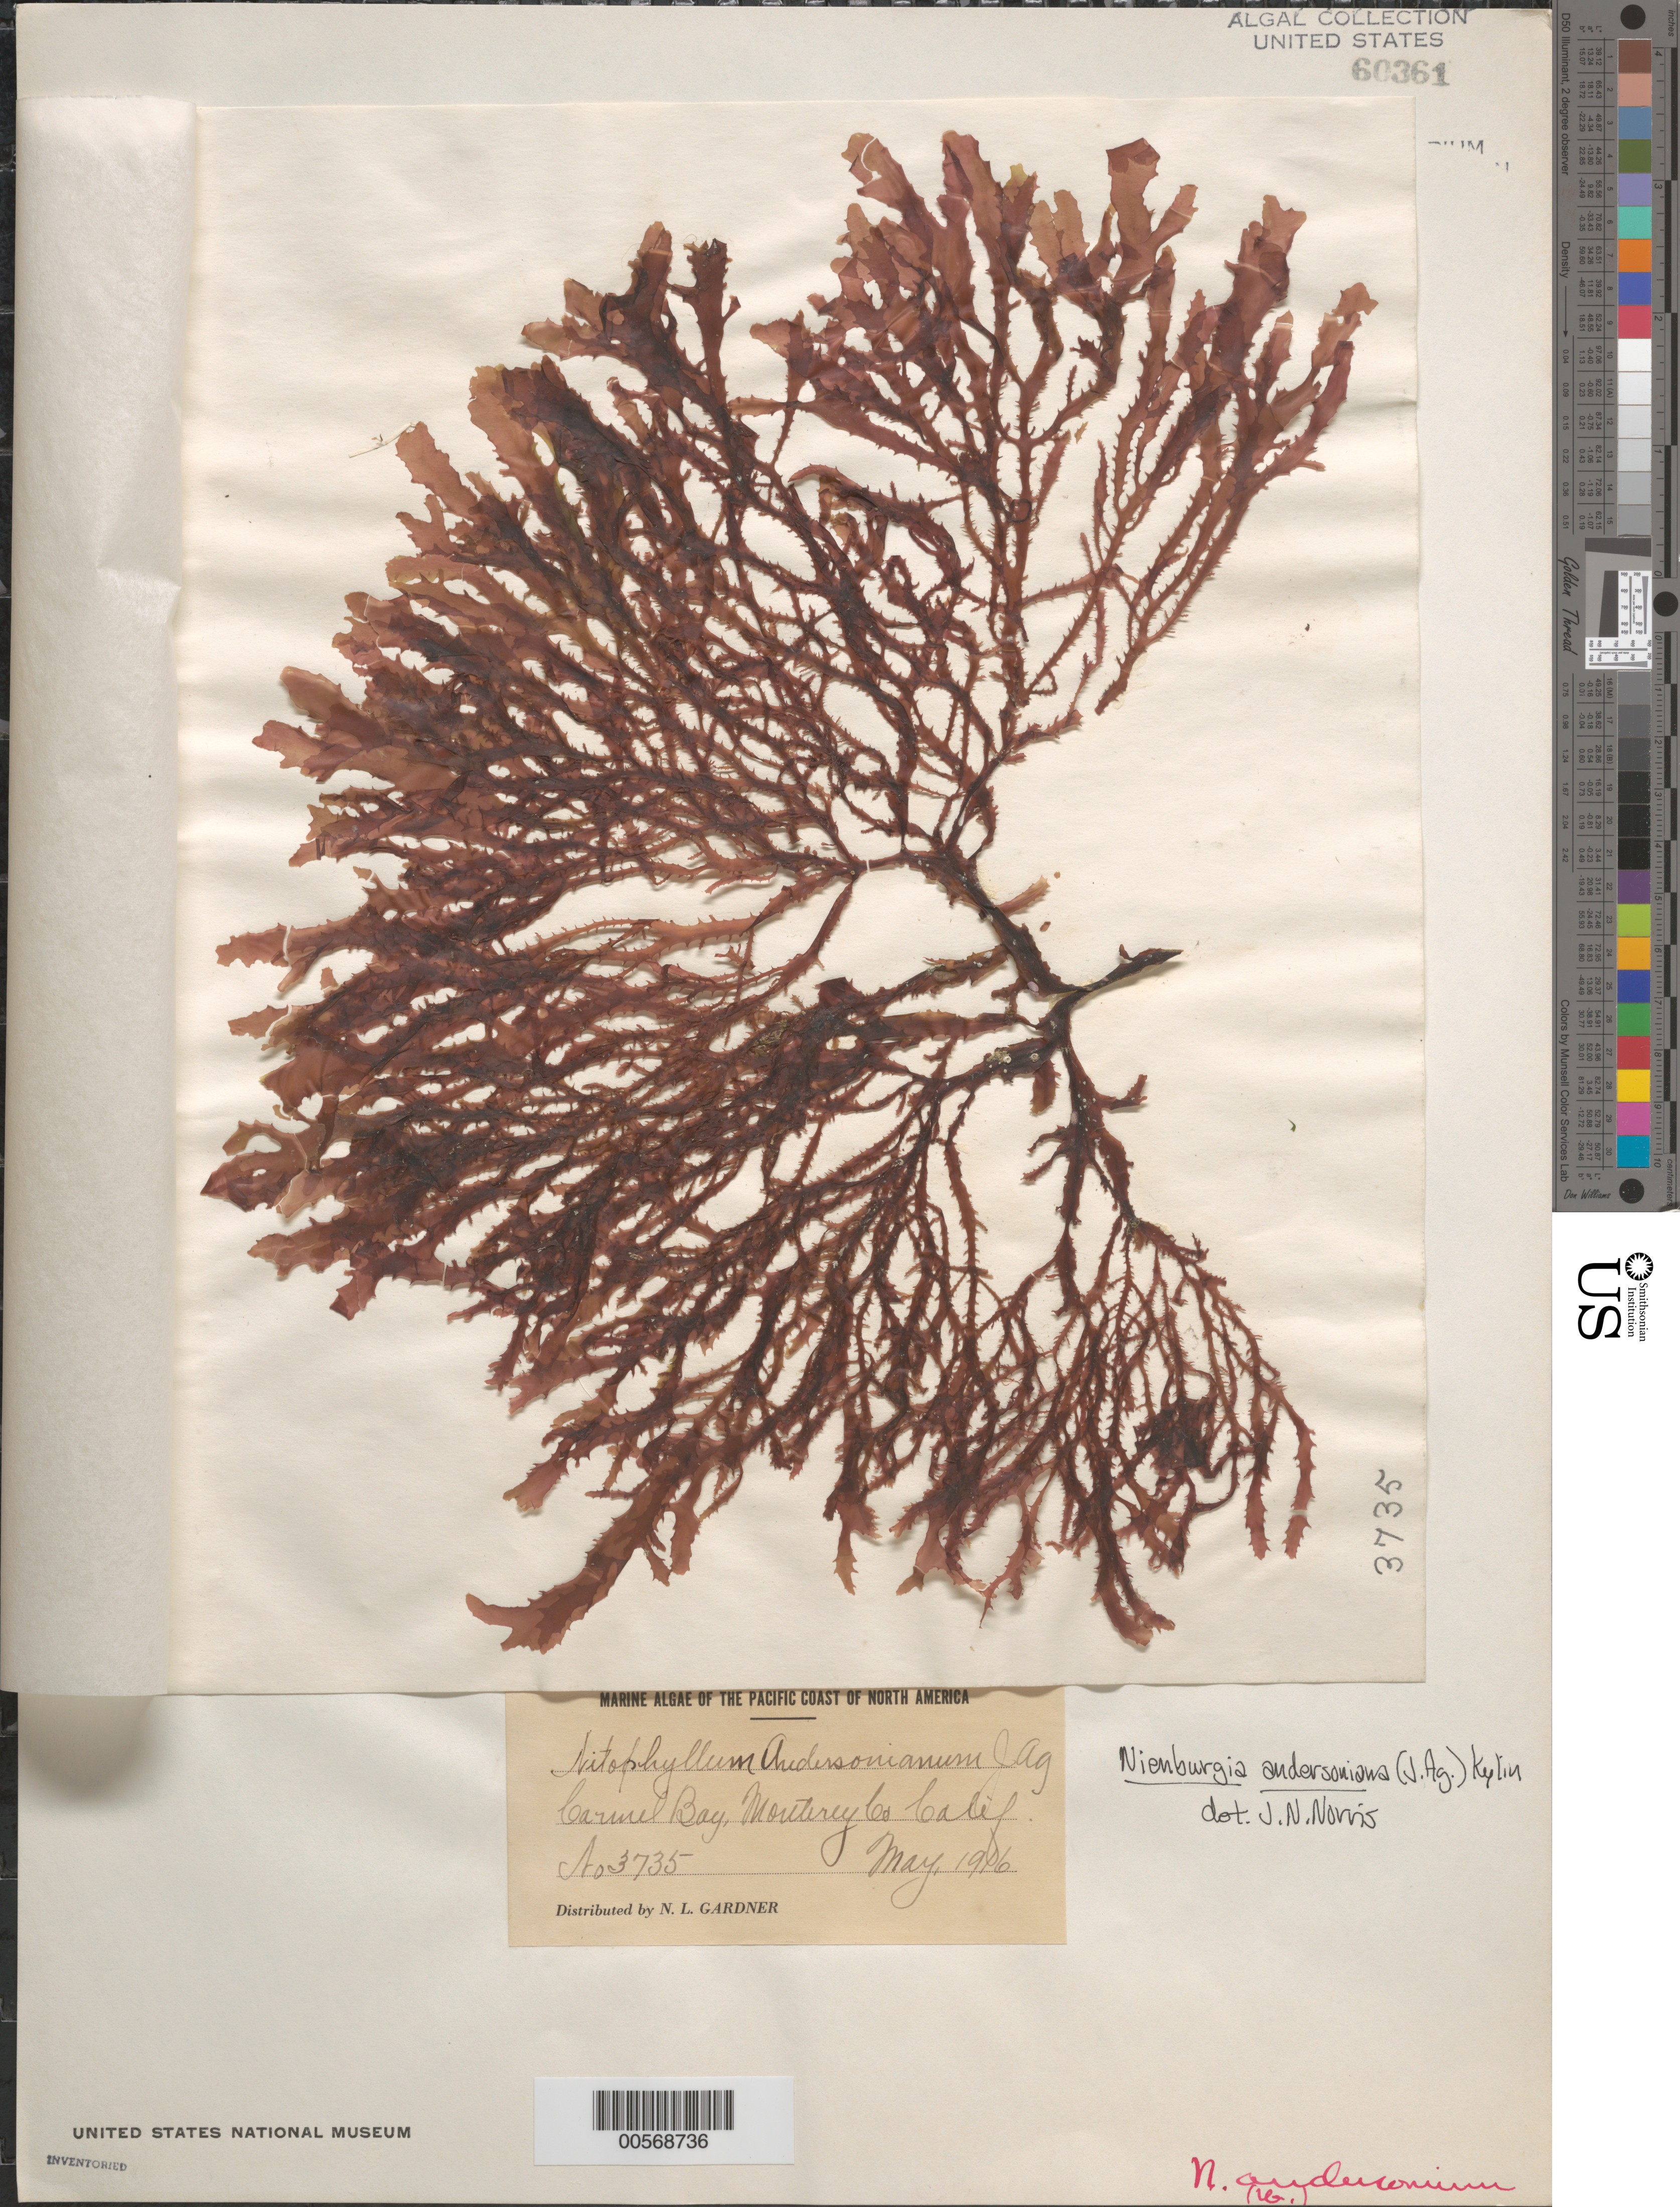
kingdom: Plantae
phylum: Rhodophyta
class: Florideophyceae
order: Ceramiales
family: Delesseriaceae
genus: Nienburgia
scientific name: Nienburgia andersoniana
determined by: Norris, James N.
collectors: N. Gardner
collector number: NLG 3735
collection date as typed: May 1916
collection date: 1916-05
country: United States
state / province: California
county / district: Monterey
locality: Carmel Bay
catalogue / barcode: US 60361